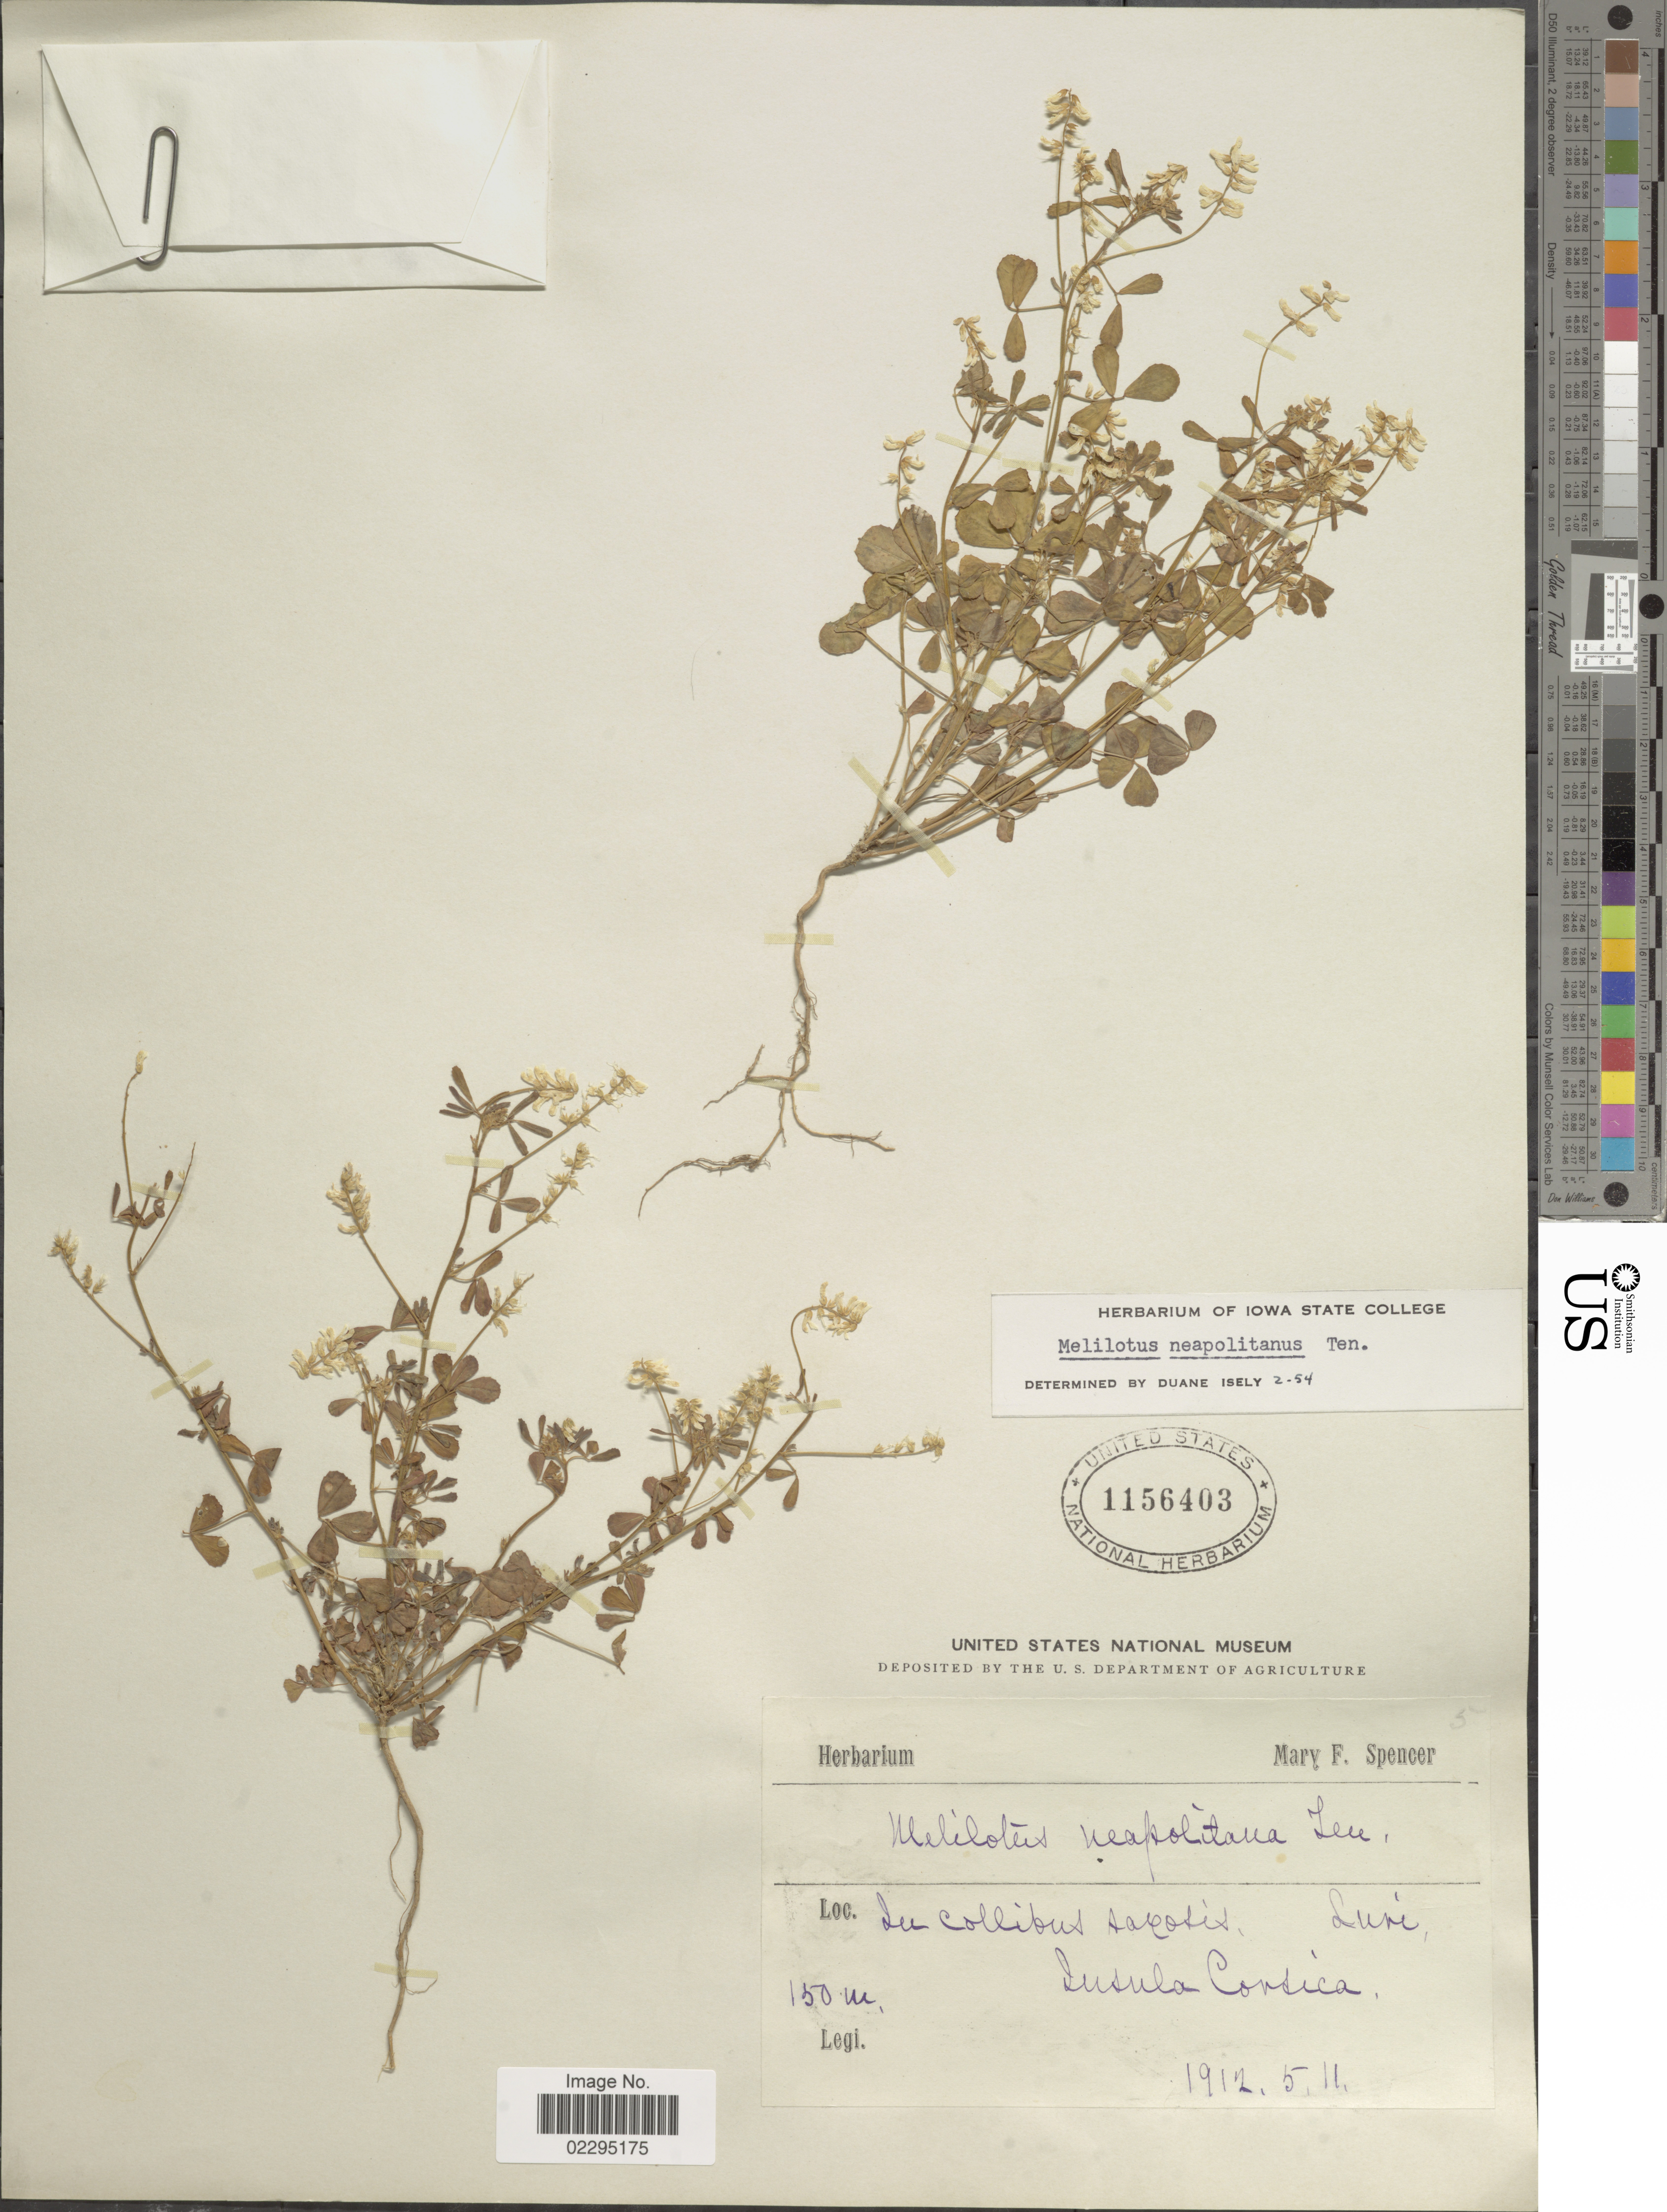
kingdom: Plantae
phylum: Tracheophyta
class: Magnoliopsida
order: Fabales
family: Fabaceae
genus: Melilotus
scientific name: Melilotus neapolitana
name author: Ten.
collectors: M. Spencer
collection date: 1912-05-11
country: France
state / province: Corsica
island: Corse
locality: In collibus saxotis [interpreted] Luri, Insula Corsica.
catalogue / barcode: US 1156403